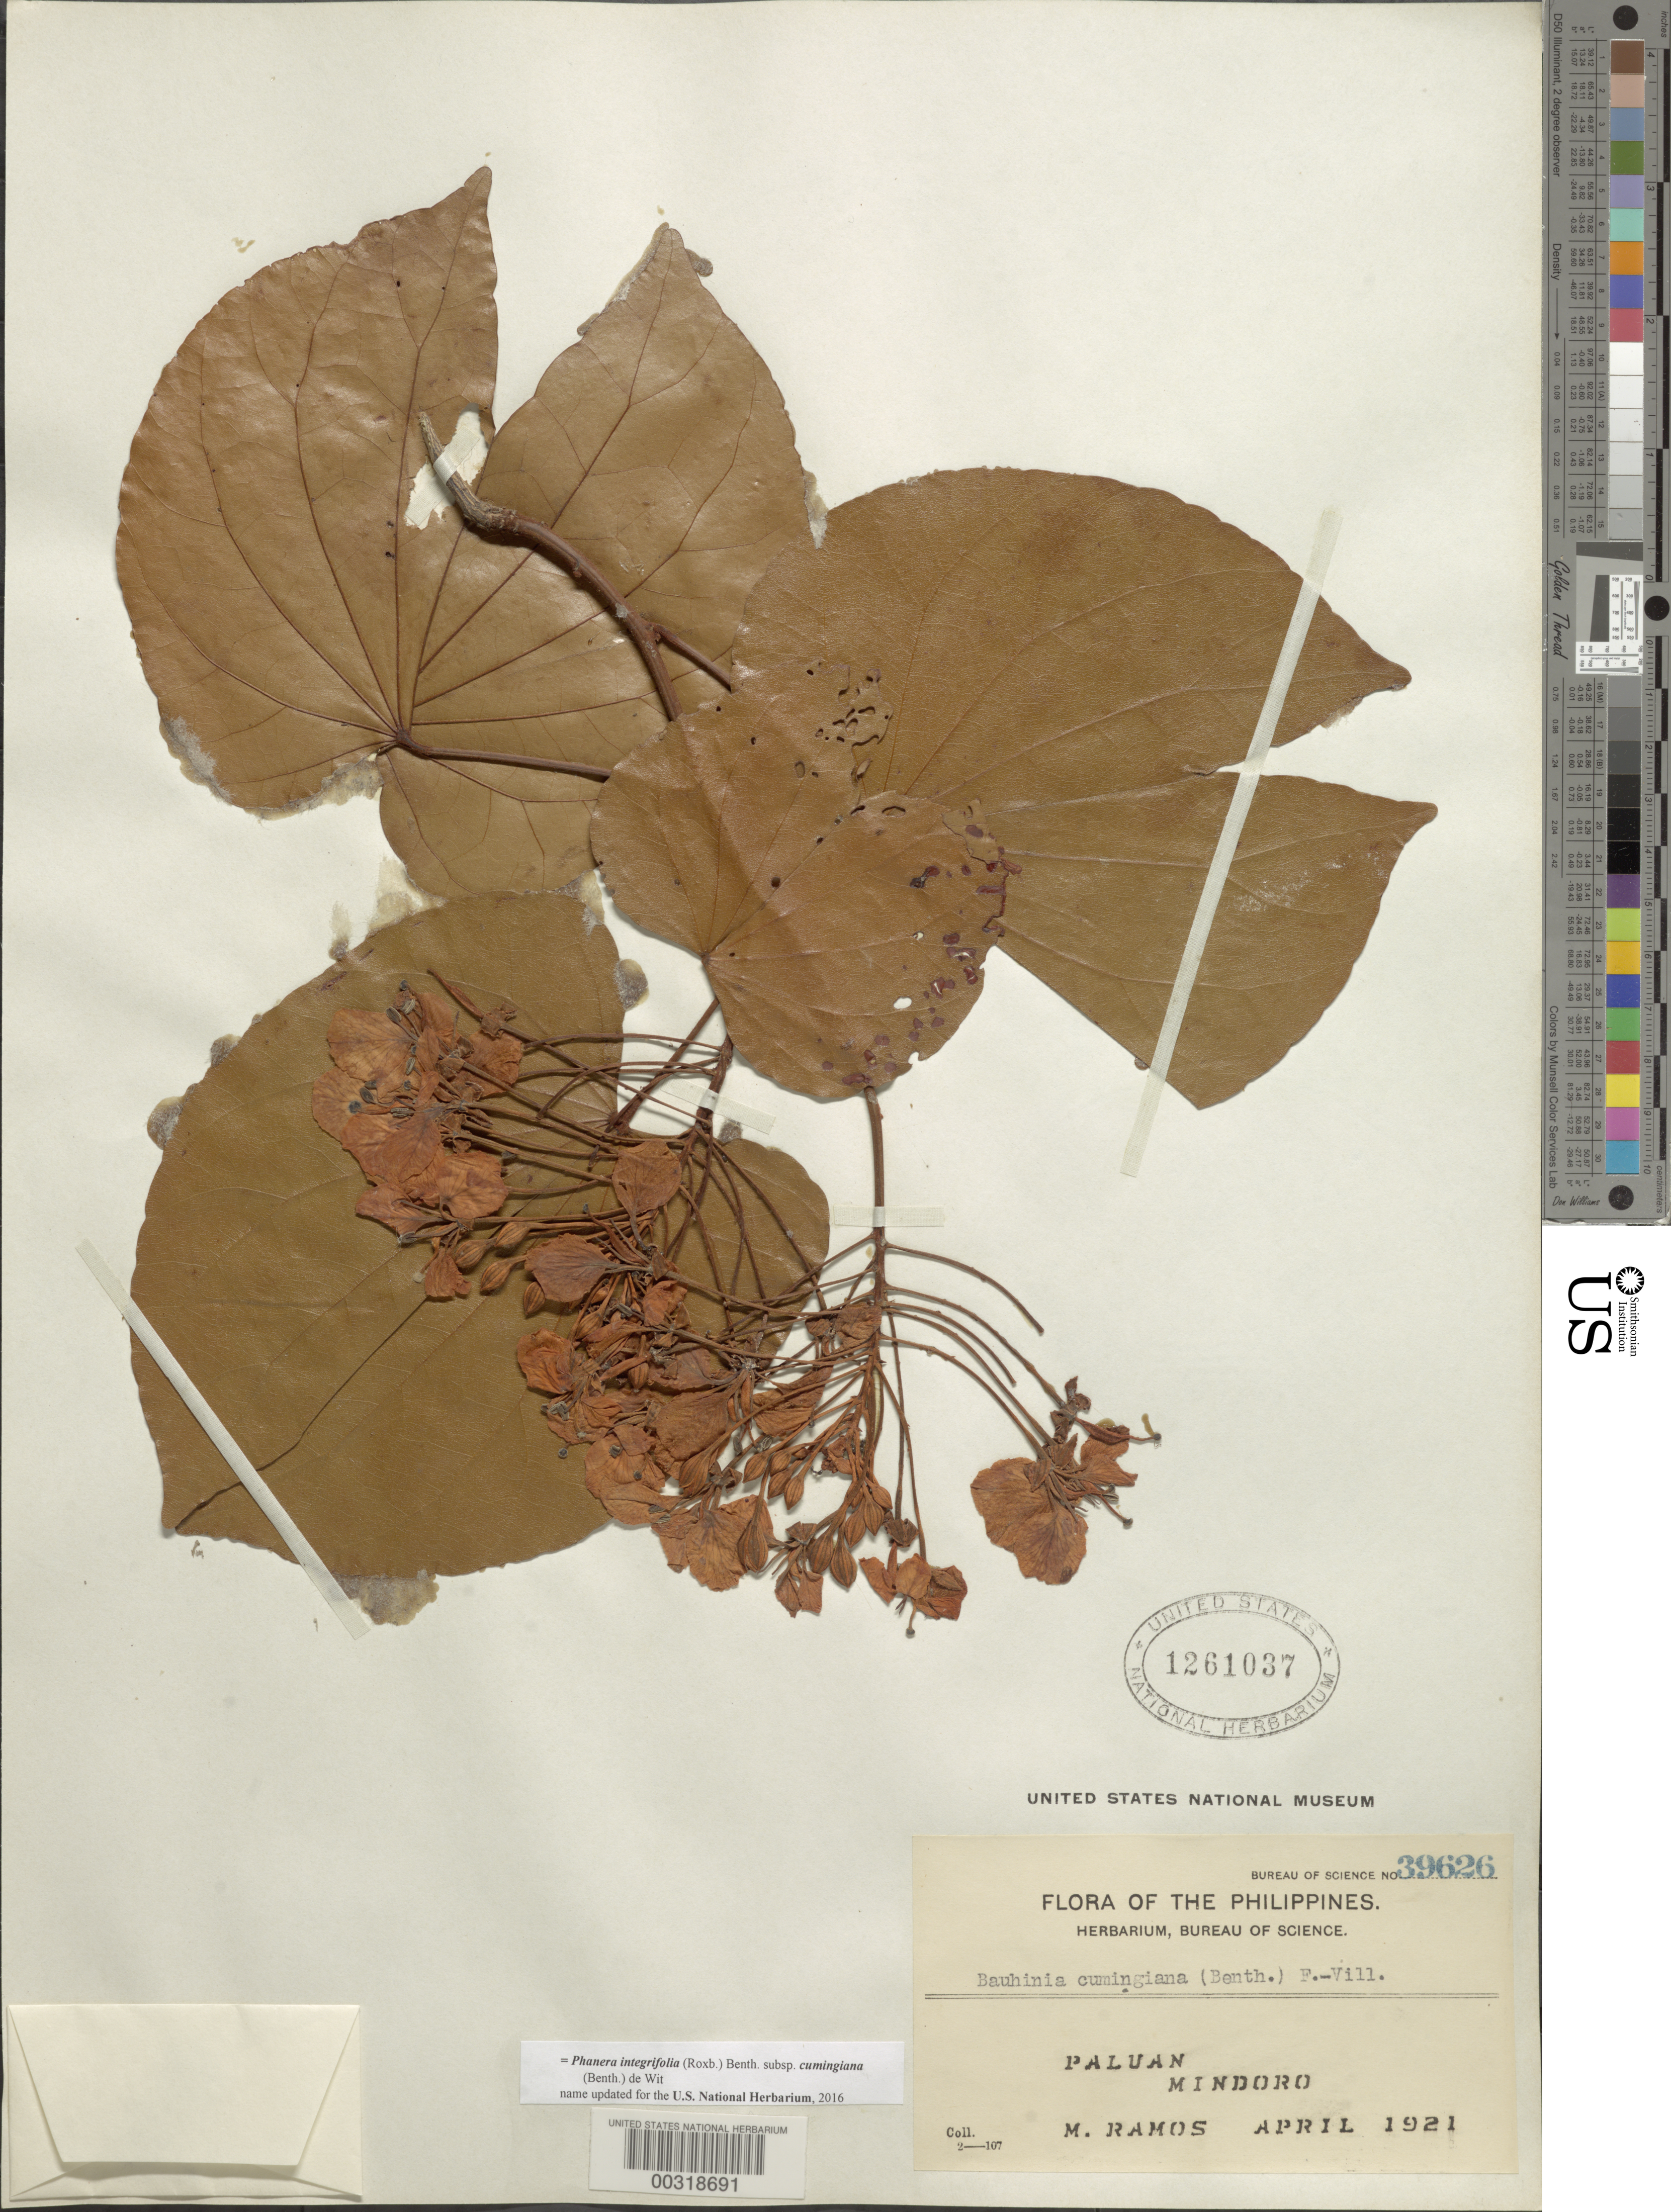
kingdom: Plantae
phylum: Tracheophyta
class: Magnoliopsida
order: Fabales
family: Fabaceae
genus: Phanera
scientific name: Phanera integrifolia subsp. cumingiana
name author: (Benth.) de Wit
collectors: M. Ramos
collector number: Bureau Of Science No. 39626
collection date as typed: Apr 1921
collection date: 1921-04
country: Philippines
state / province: Mimaropa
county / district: Mindoro Occidental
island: Mindoro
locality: Paluan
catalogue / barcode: US 1261037